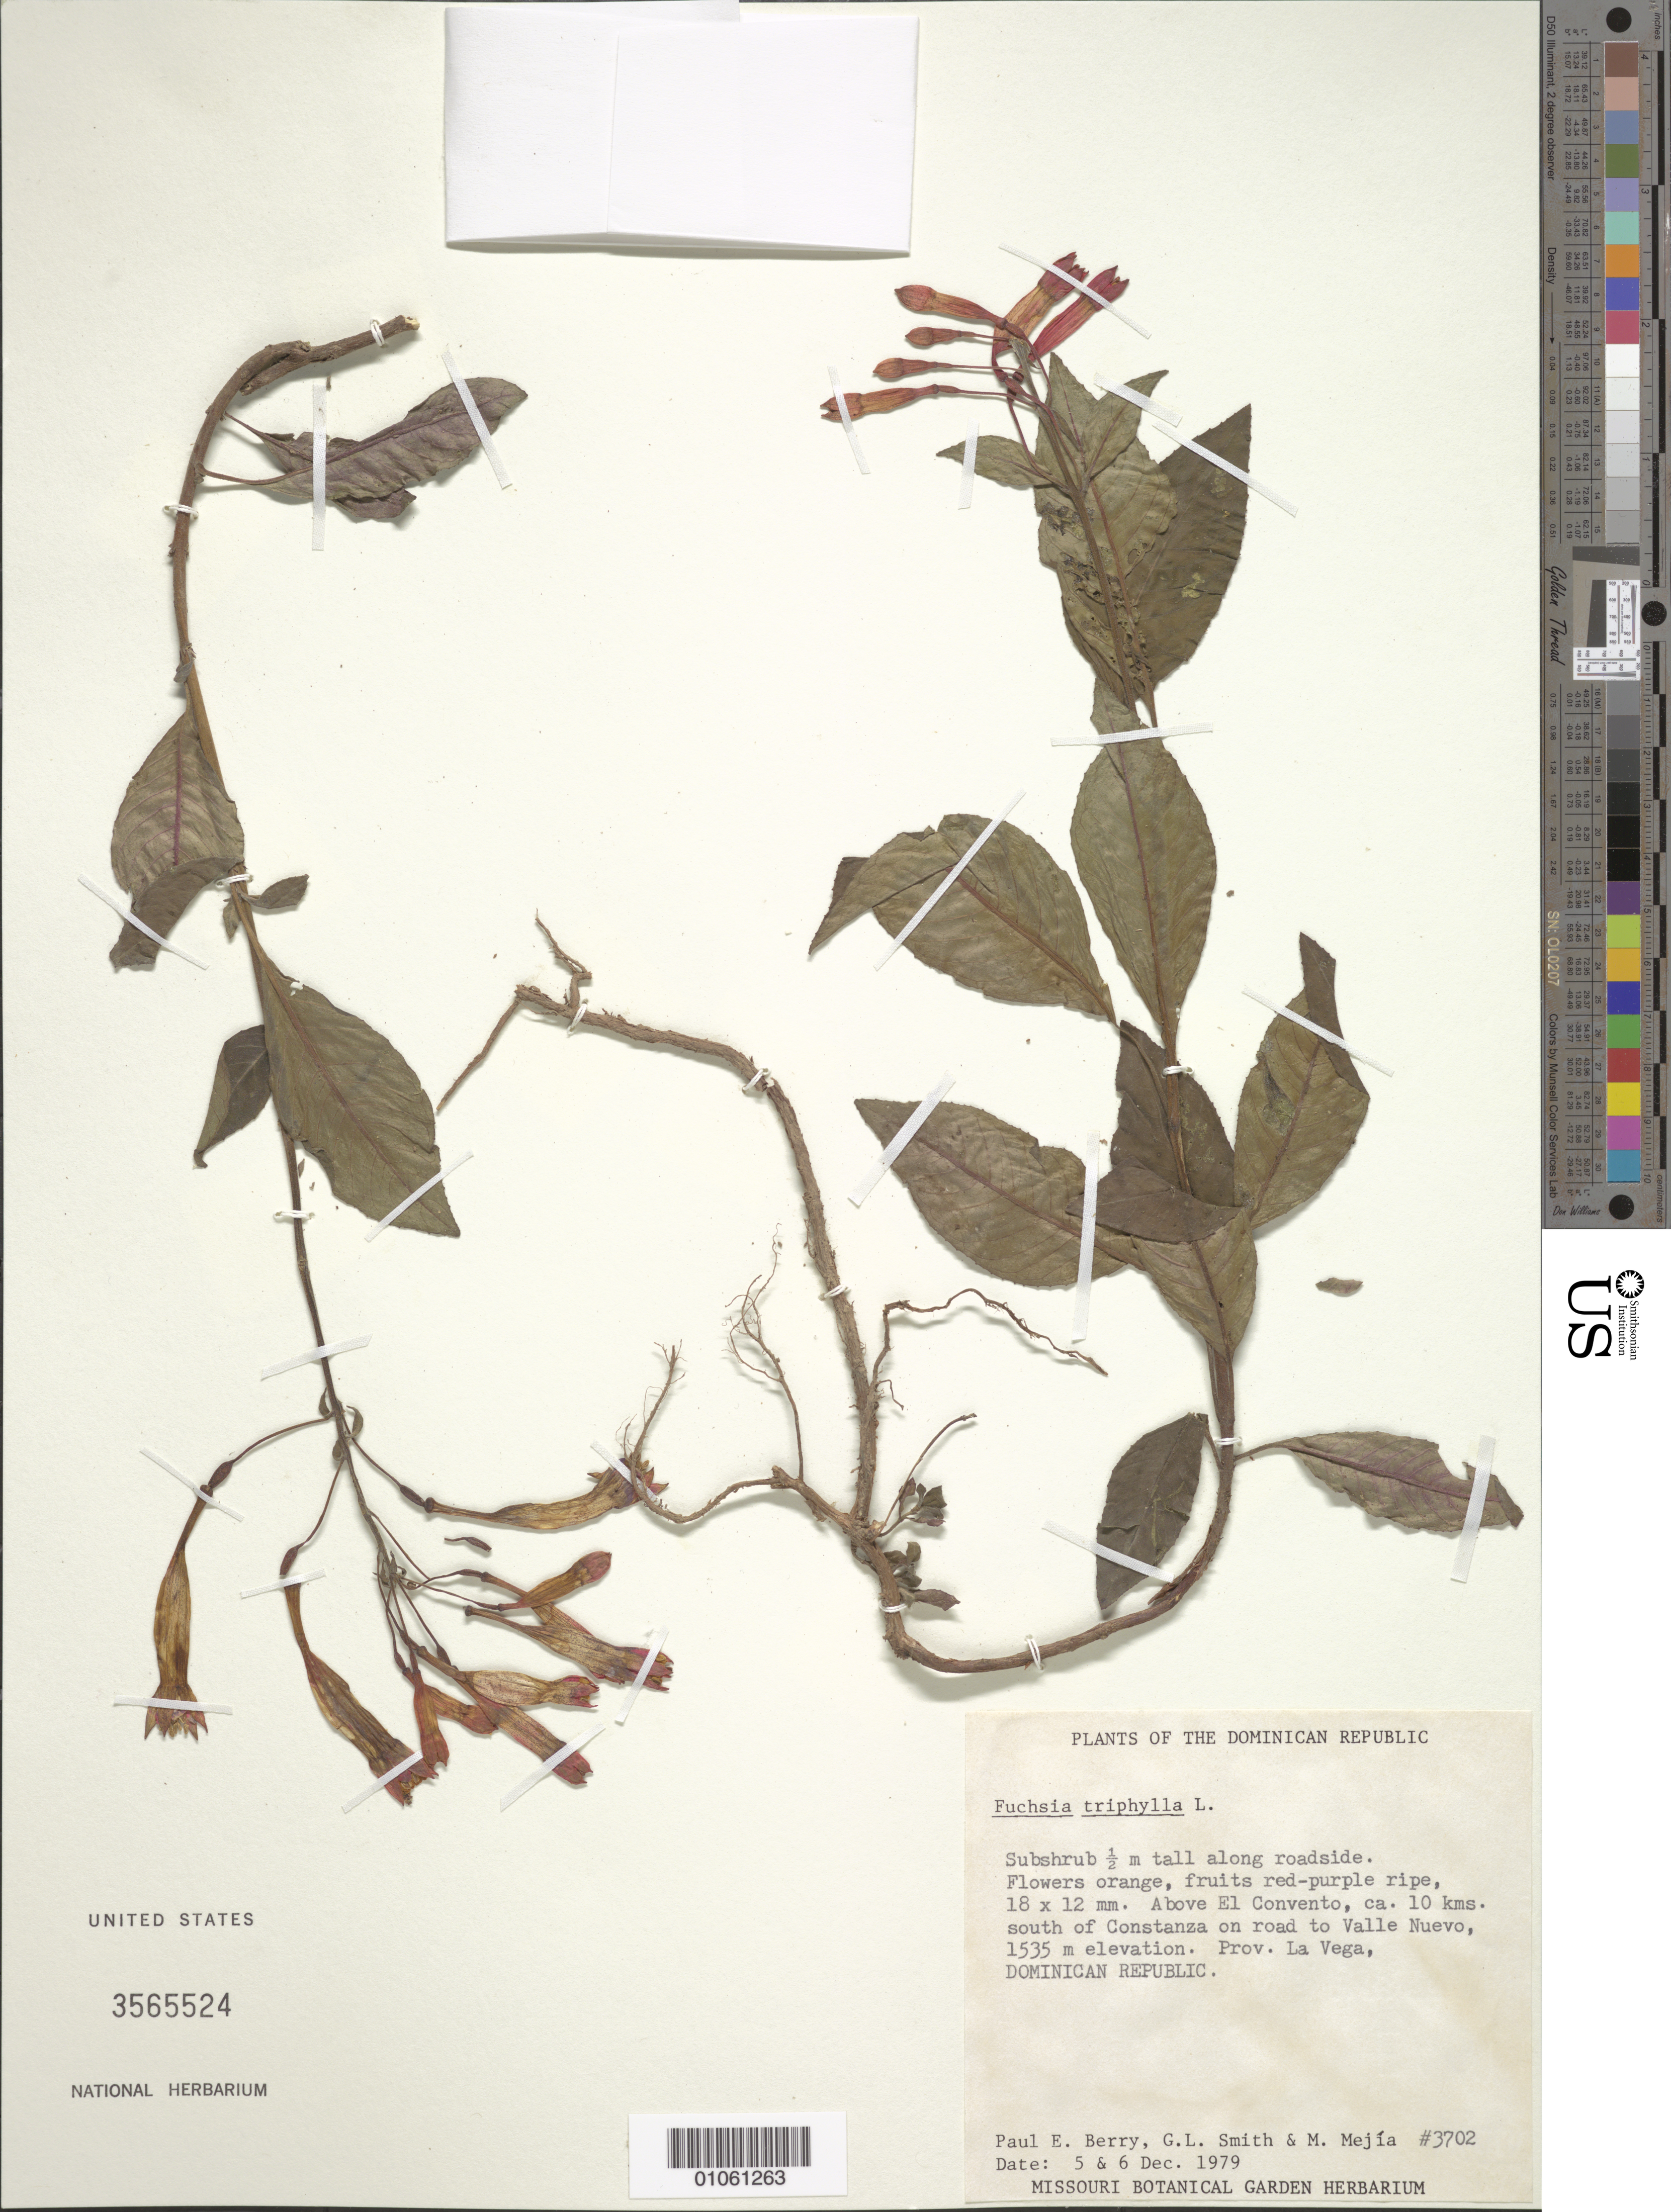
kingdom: Plantae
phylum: Tracheophyta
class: Magnoliopsida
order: Myrtales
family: Onagraceae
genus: Fuchsia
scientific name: Fuchsia triphylla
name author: L.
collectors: P. E. Berry, G. L. Smith & M. Mejia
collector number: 3702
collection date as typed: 05 Dec 1979 and 06 Dec 1979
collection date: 1979-12-05,1979-12-06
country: Dominican Republic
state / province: La Vega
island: Hispaniola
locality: Above El Convento, ca. 10 km S of Constanza on road to Valle Nuevo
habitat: Along roadside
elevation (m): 1535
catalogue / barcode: US 3565524